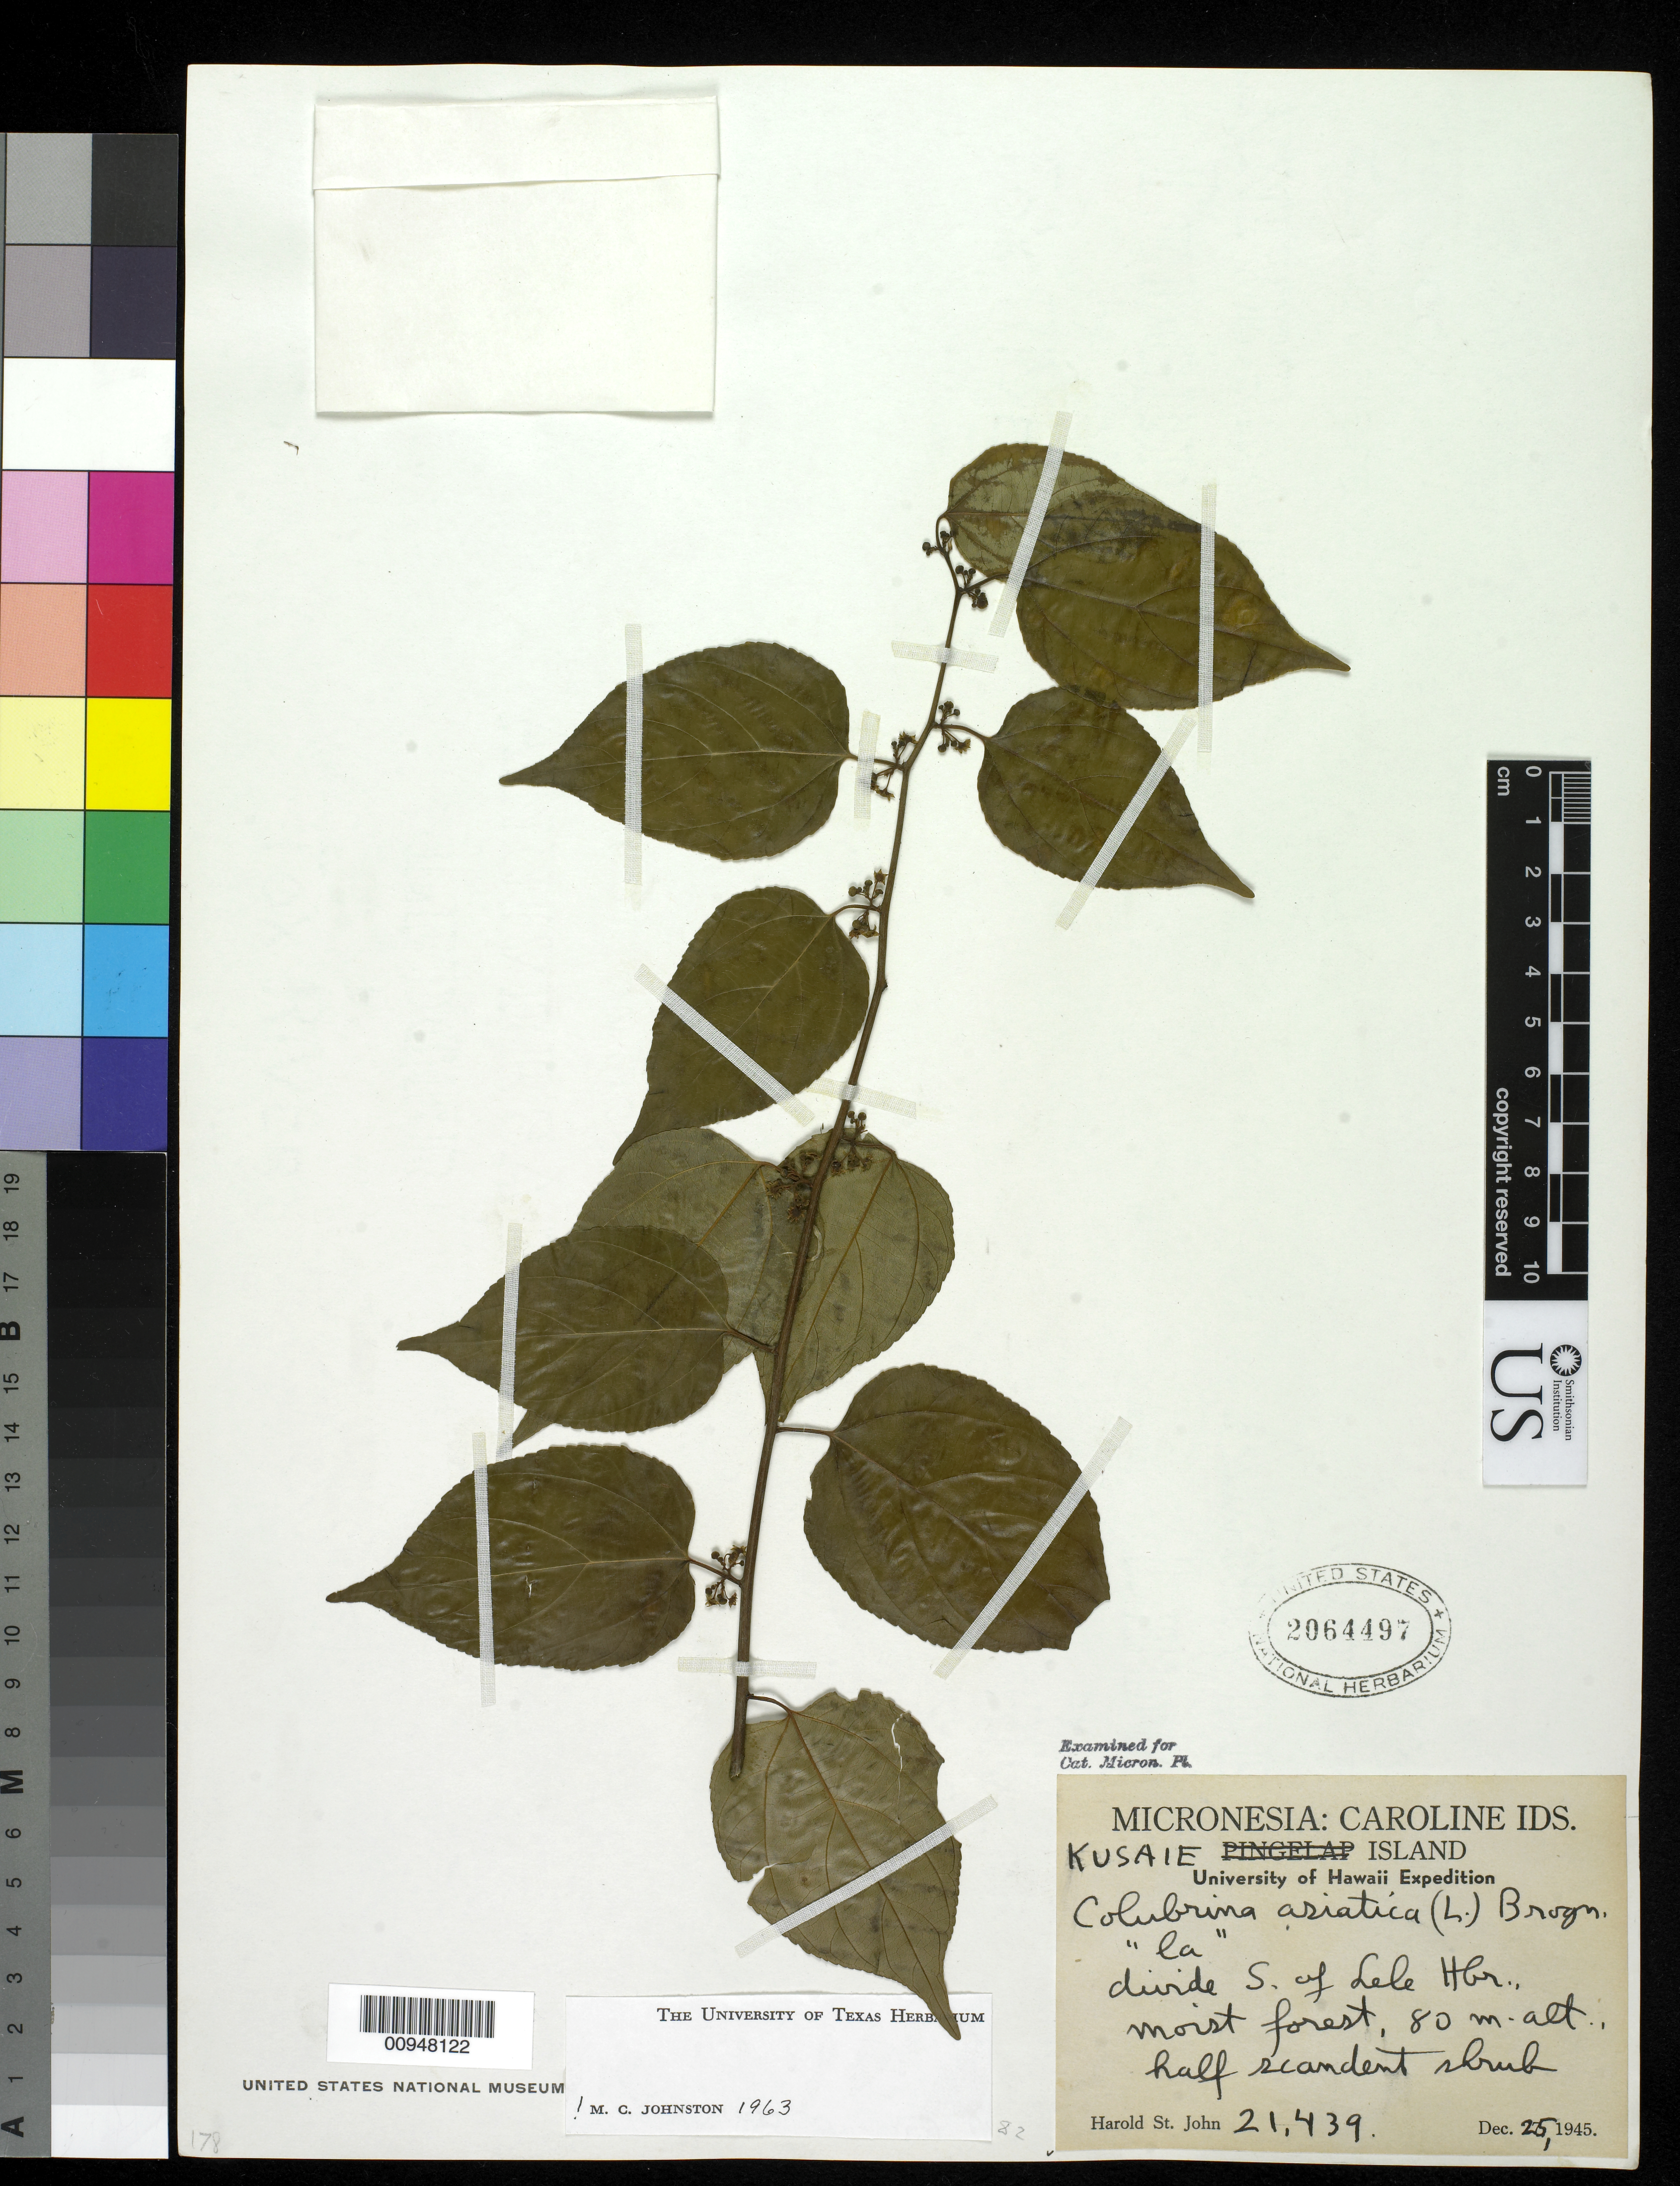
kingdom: Plantae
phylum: Tracheophyta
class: Magnoliopsida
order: Rosales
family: Rhamnaceae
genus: Colubrina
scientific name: Colubrina asiatica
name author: (L.) Brongn.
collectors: H. St. John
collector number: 21439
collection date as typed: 25 Dec 1945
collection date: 1945-12-25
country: Micronesia, Federated States of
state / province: Kosrae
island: Kosrae [Kusaie]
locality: Divide, south of Lele (illegible).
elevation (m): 80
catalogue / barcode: US 2064497